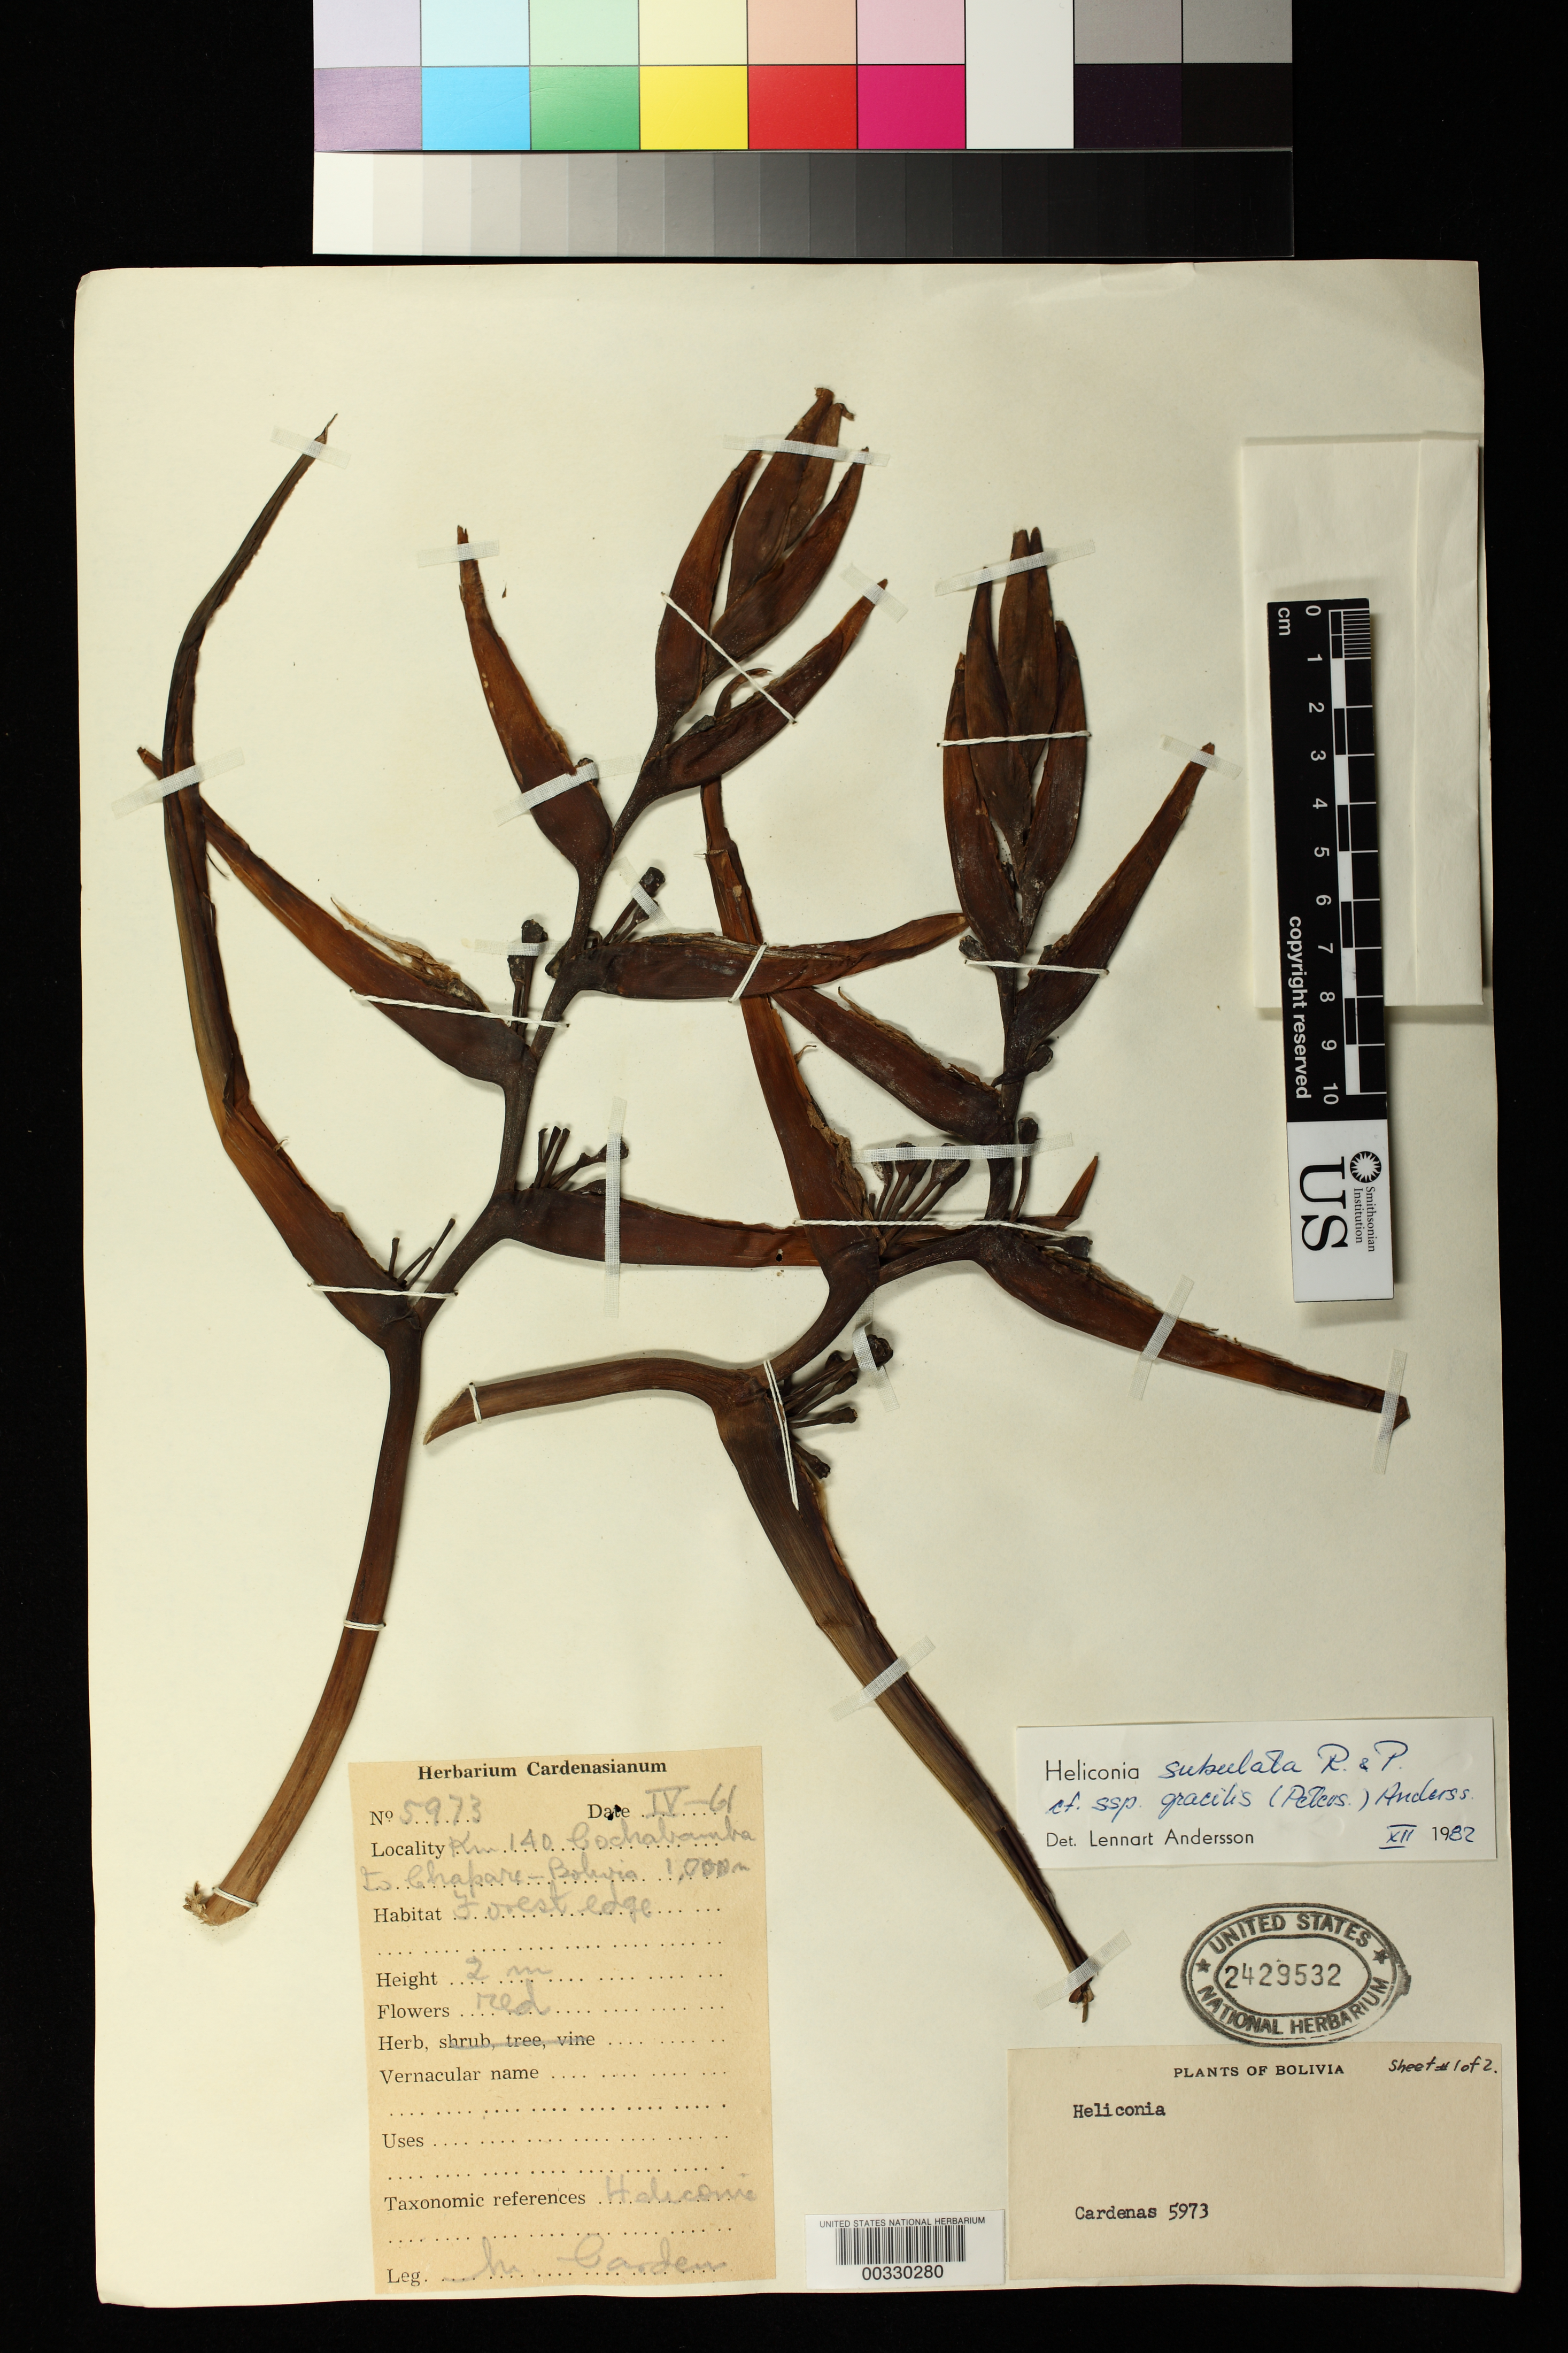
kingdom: Plantae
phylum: Tracheophyta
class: Liliopsida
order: Zingiberales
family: Heliconiaceae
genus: Heliconia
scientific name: Heliconia subulata subsp. gracilis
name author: (Petersen) L. Andersson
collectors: M. Cárdenas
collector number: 5973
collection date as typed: Apr 1961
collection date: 1961-04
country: Bolivia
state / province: Cochabamba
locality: Km 140 Cochabamba to Chapare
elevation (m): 1000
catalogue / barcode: US 2429532